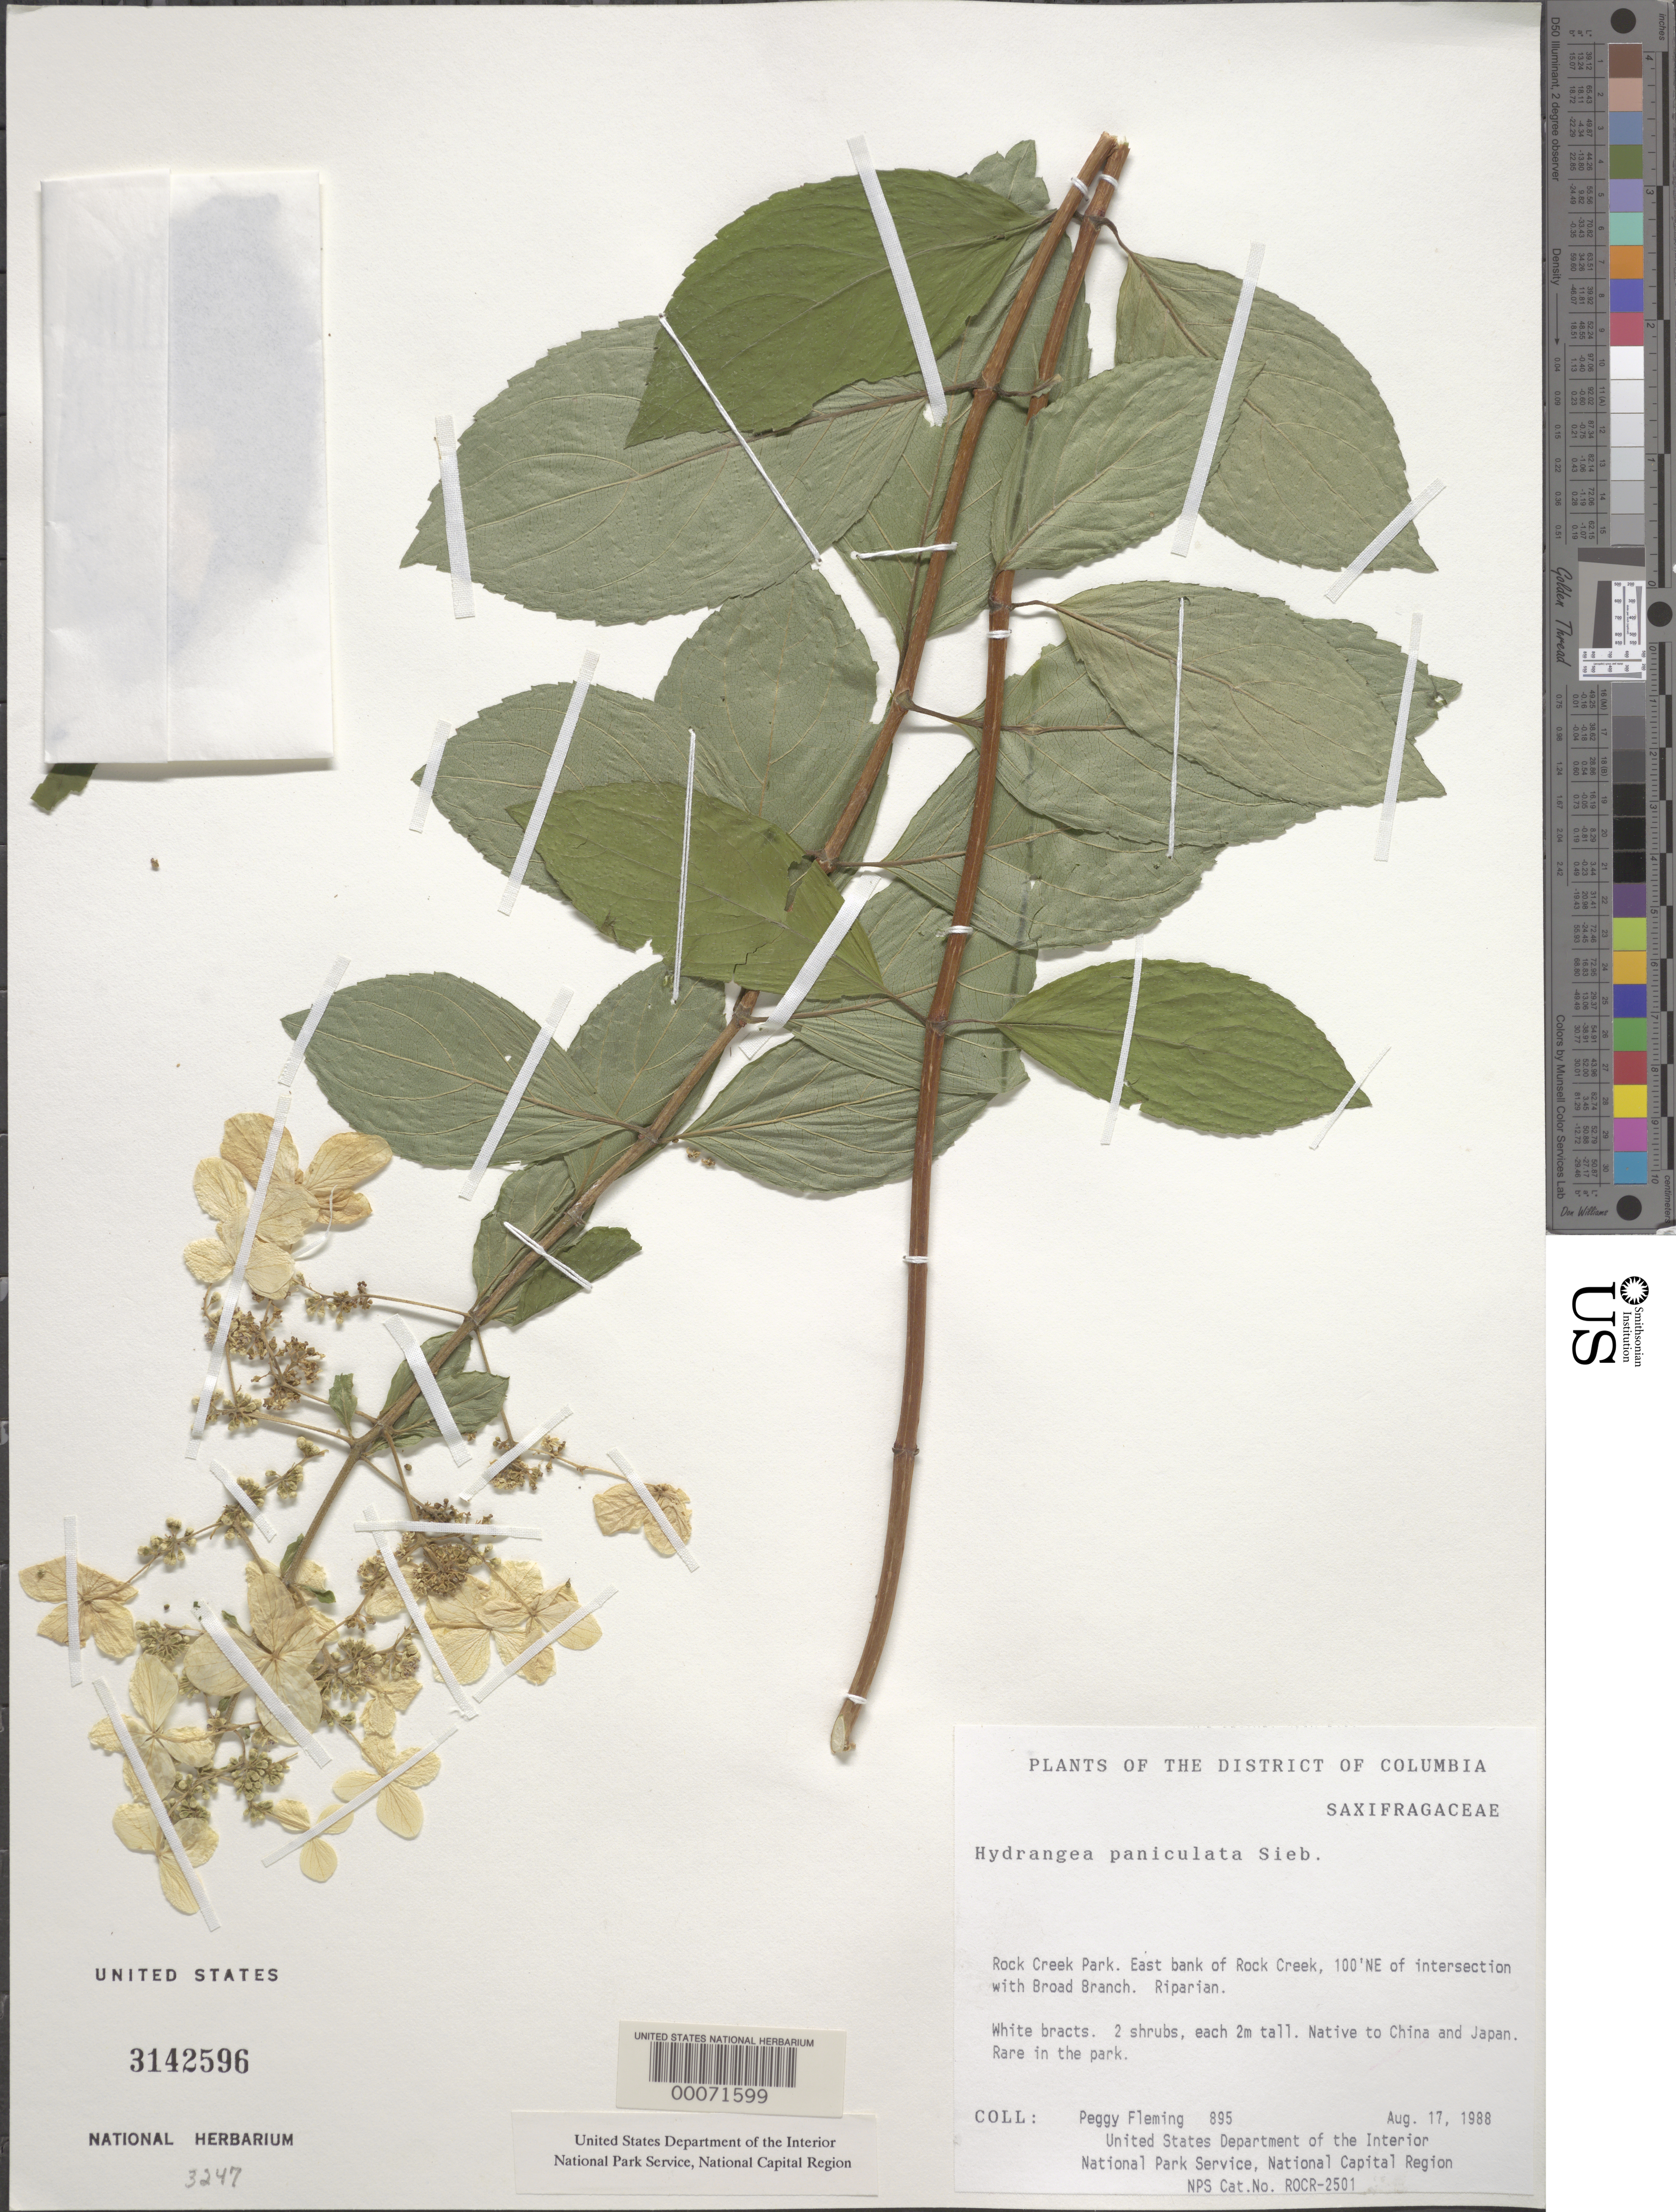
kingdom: Plantae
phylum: Tracheophyta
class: Magnoliopsida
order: Cornales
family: Hydrangeaceae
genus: Hydrangea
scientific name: Hydrangea paniculata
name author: Siebold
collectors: P. Fleming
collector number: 895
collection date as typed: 17 Aug 1988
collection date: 1988-08-17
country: United States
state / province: District of Columbia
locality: Rock Creek Park, E side of Rock Creek Rock Creek Park and Vicinity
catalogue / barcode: US 3142596